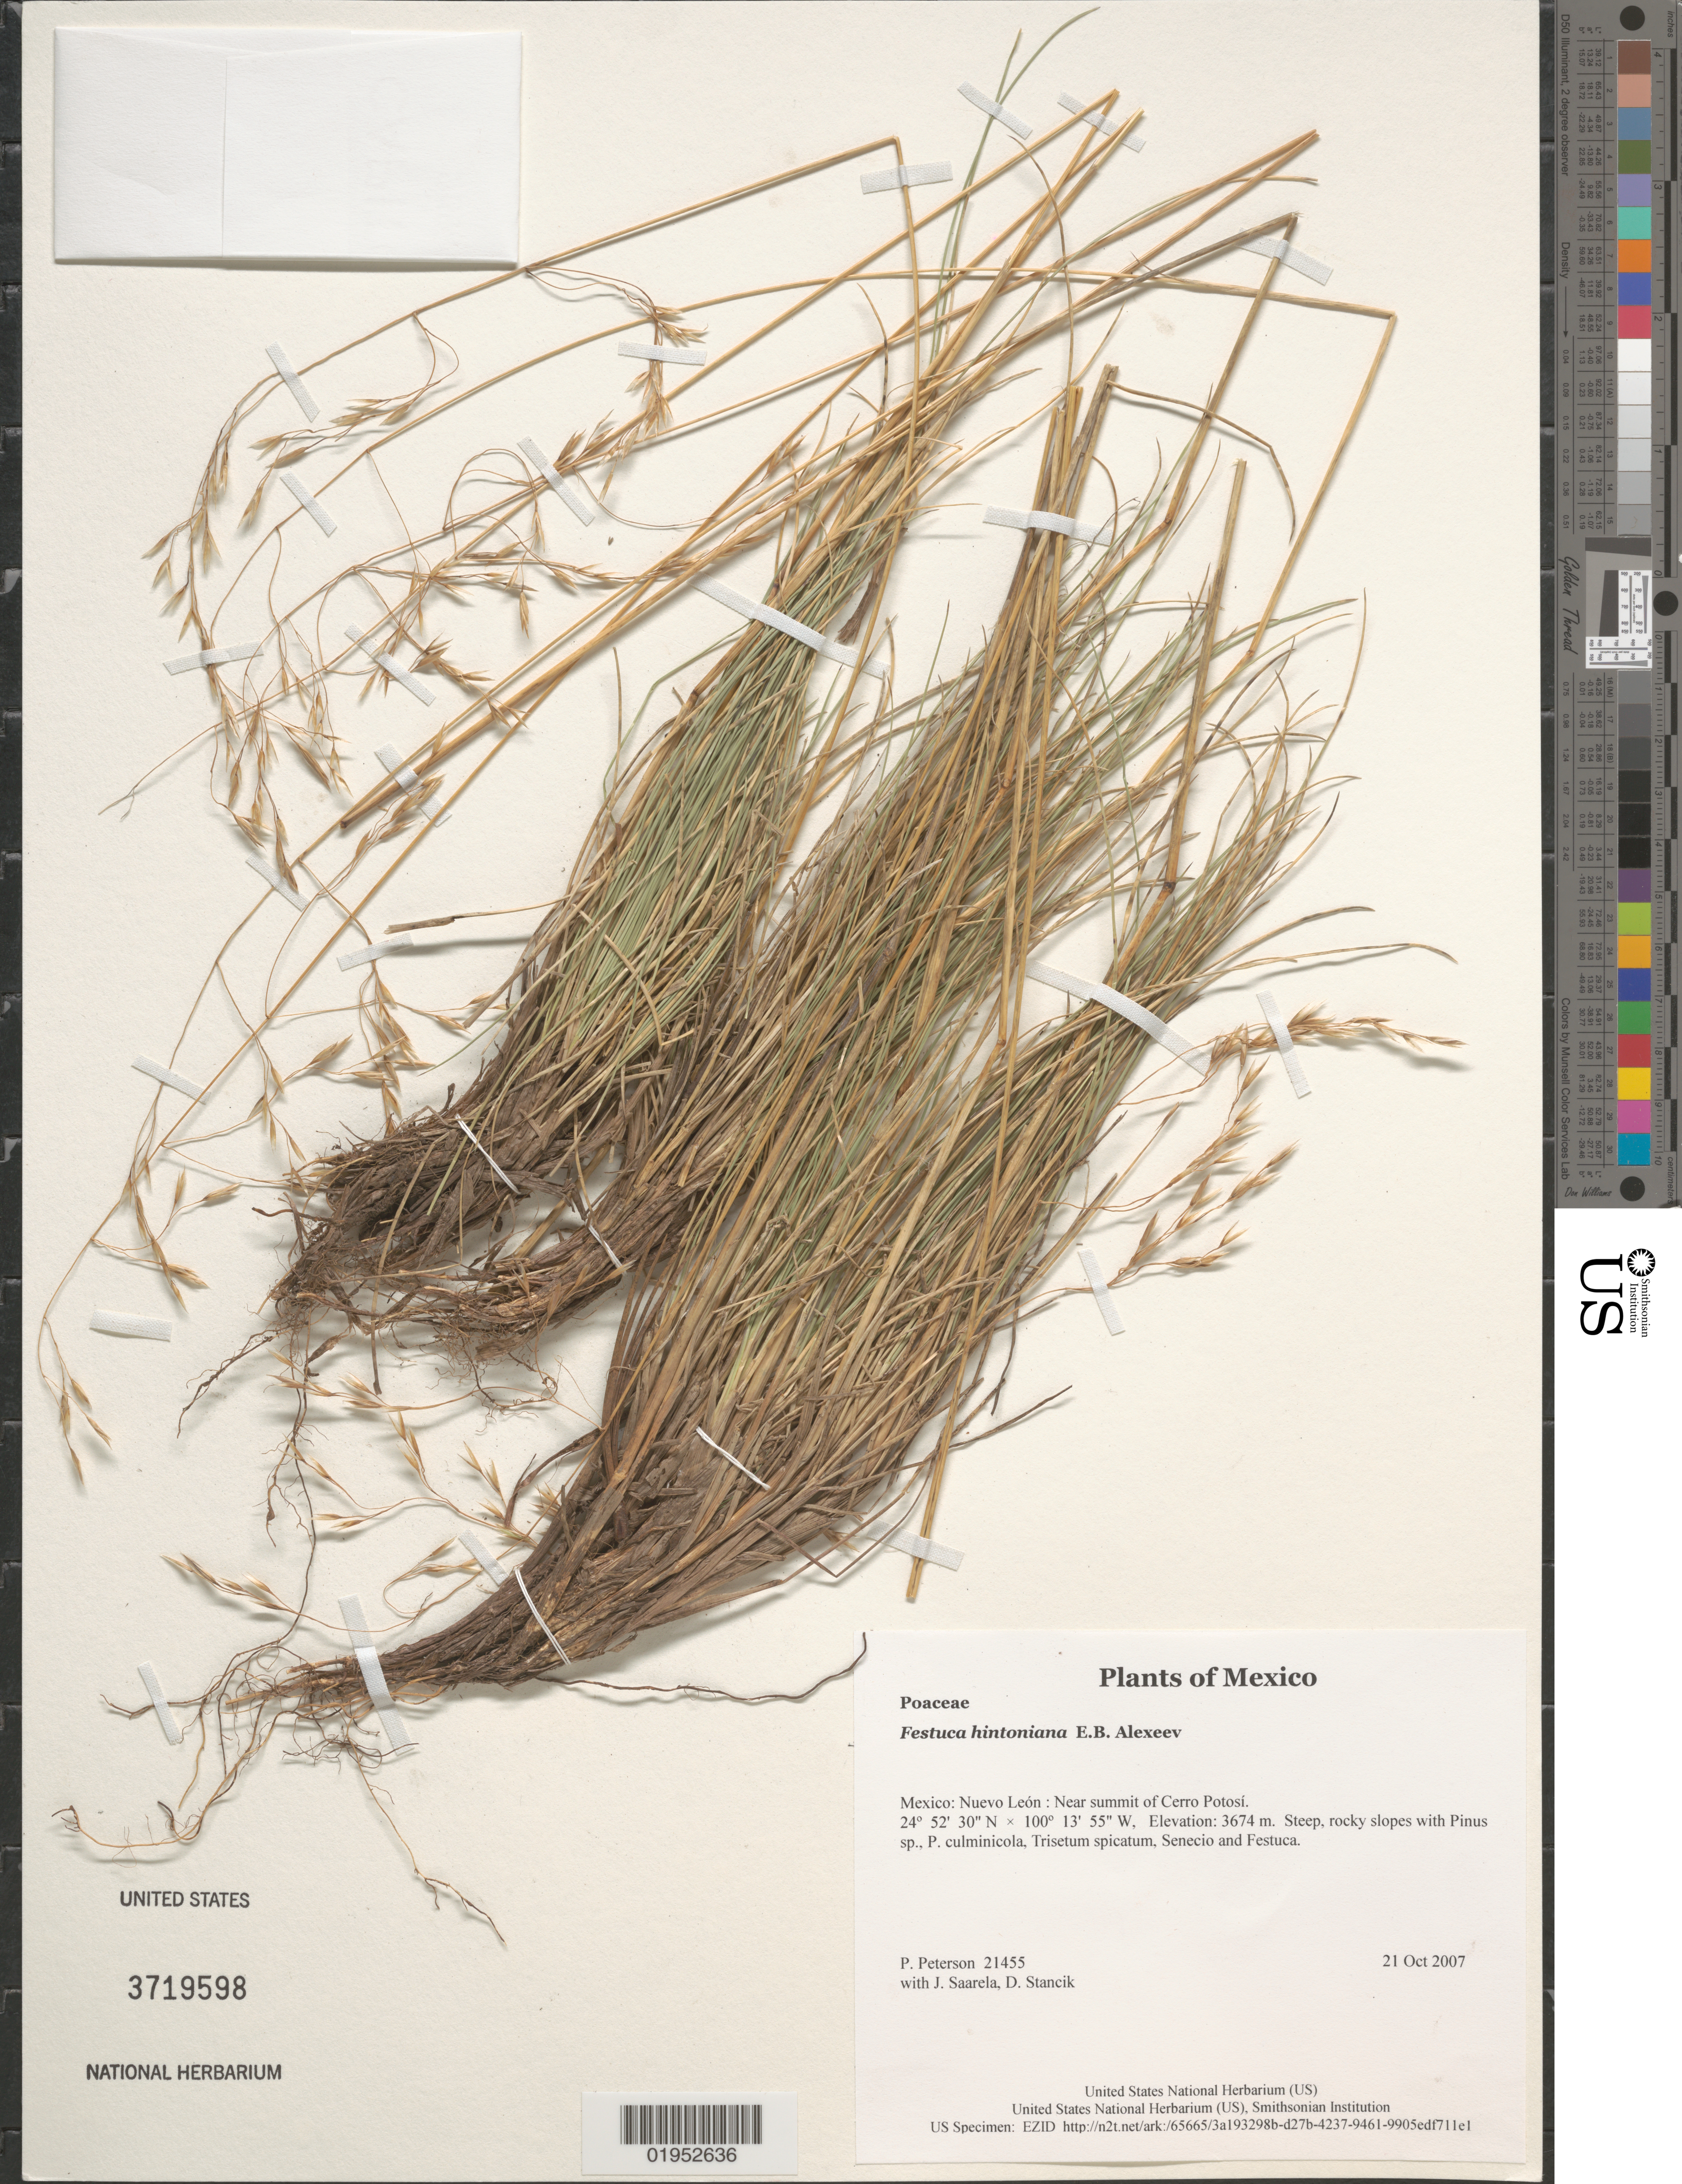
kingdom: Plantae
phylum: Tracheophyta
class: Liliopsida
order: Poales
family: Poaceae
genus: Festuca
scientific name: Festuca hintoniana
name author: E.B. Alexeev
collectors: P. M. Peterson, J. Saarela & D. Stancik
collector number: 21455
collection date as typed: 21 Oct 2007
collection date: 2007-10-21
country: Mexico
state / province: Nuevo León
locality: Near summit of Cerro Potosí.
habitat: Steep, rocky slopes with Pinus sp., P. culminicola, Trisetum spicatum, Senecio and Festuca.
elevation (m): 3674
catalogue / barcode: US 3719598